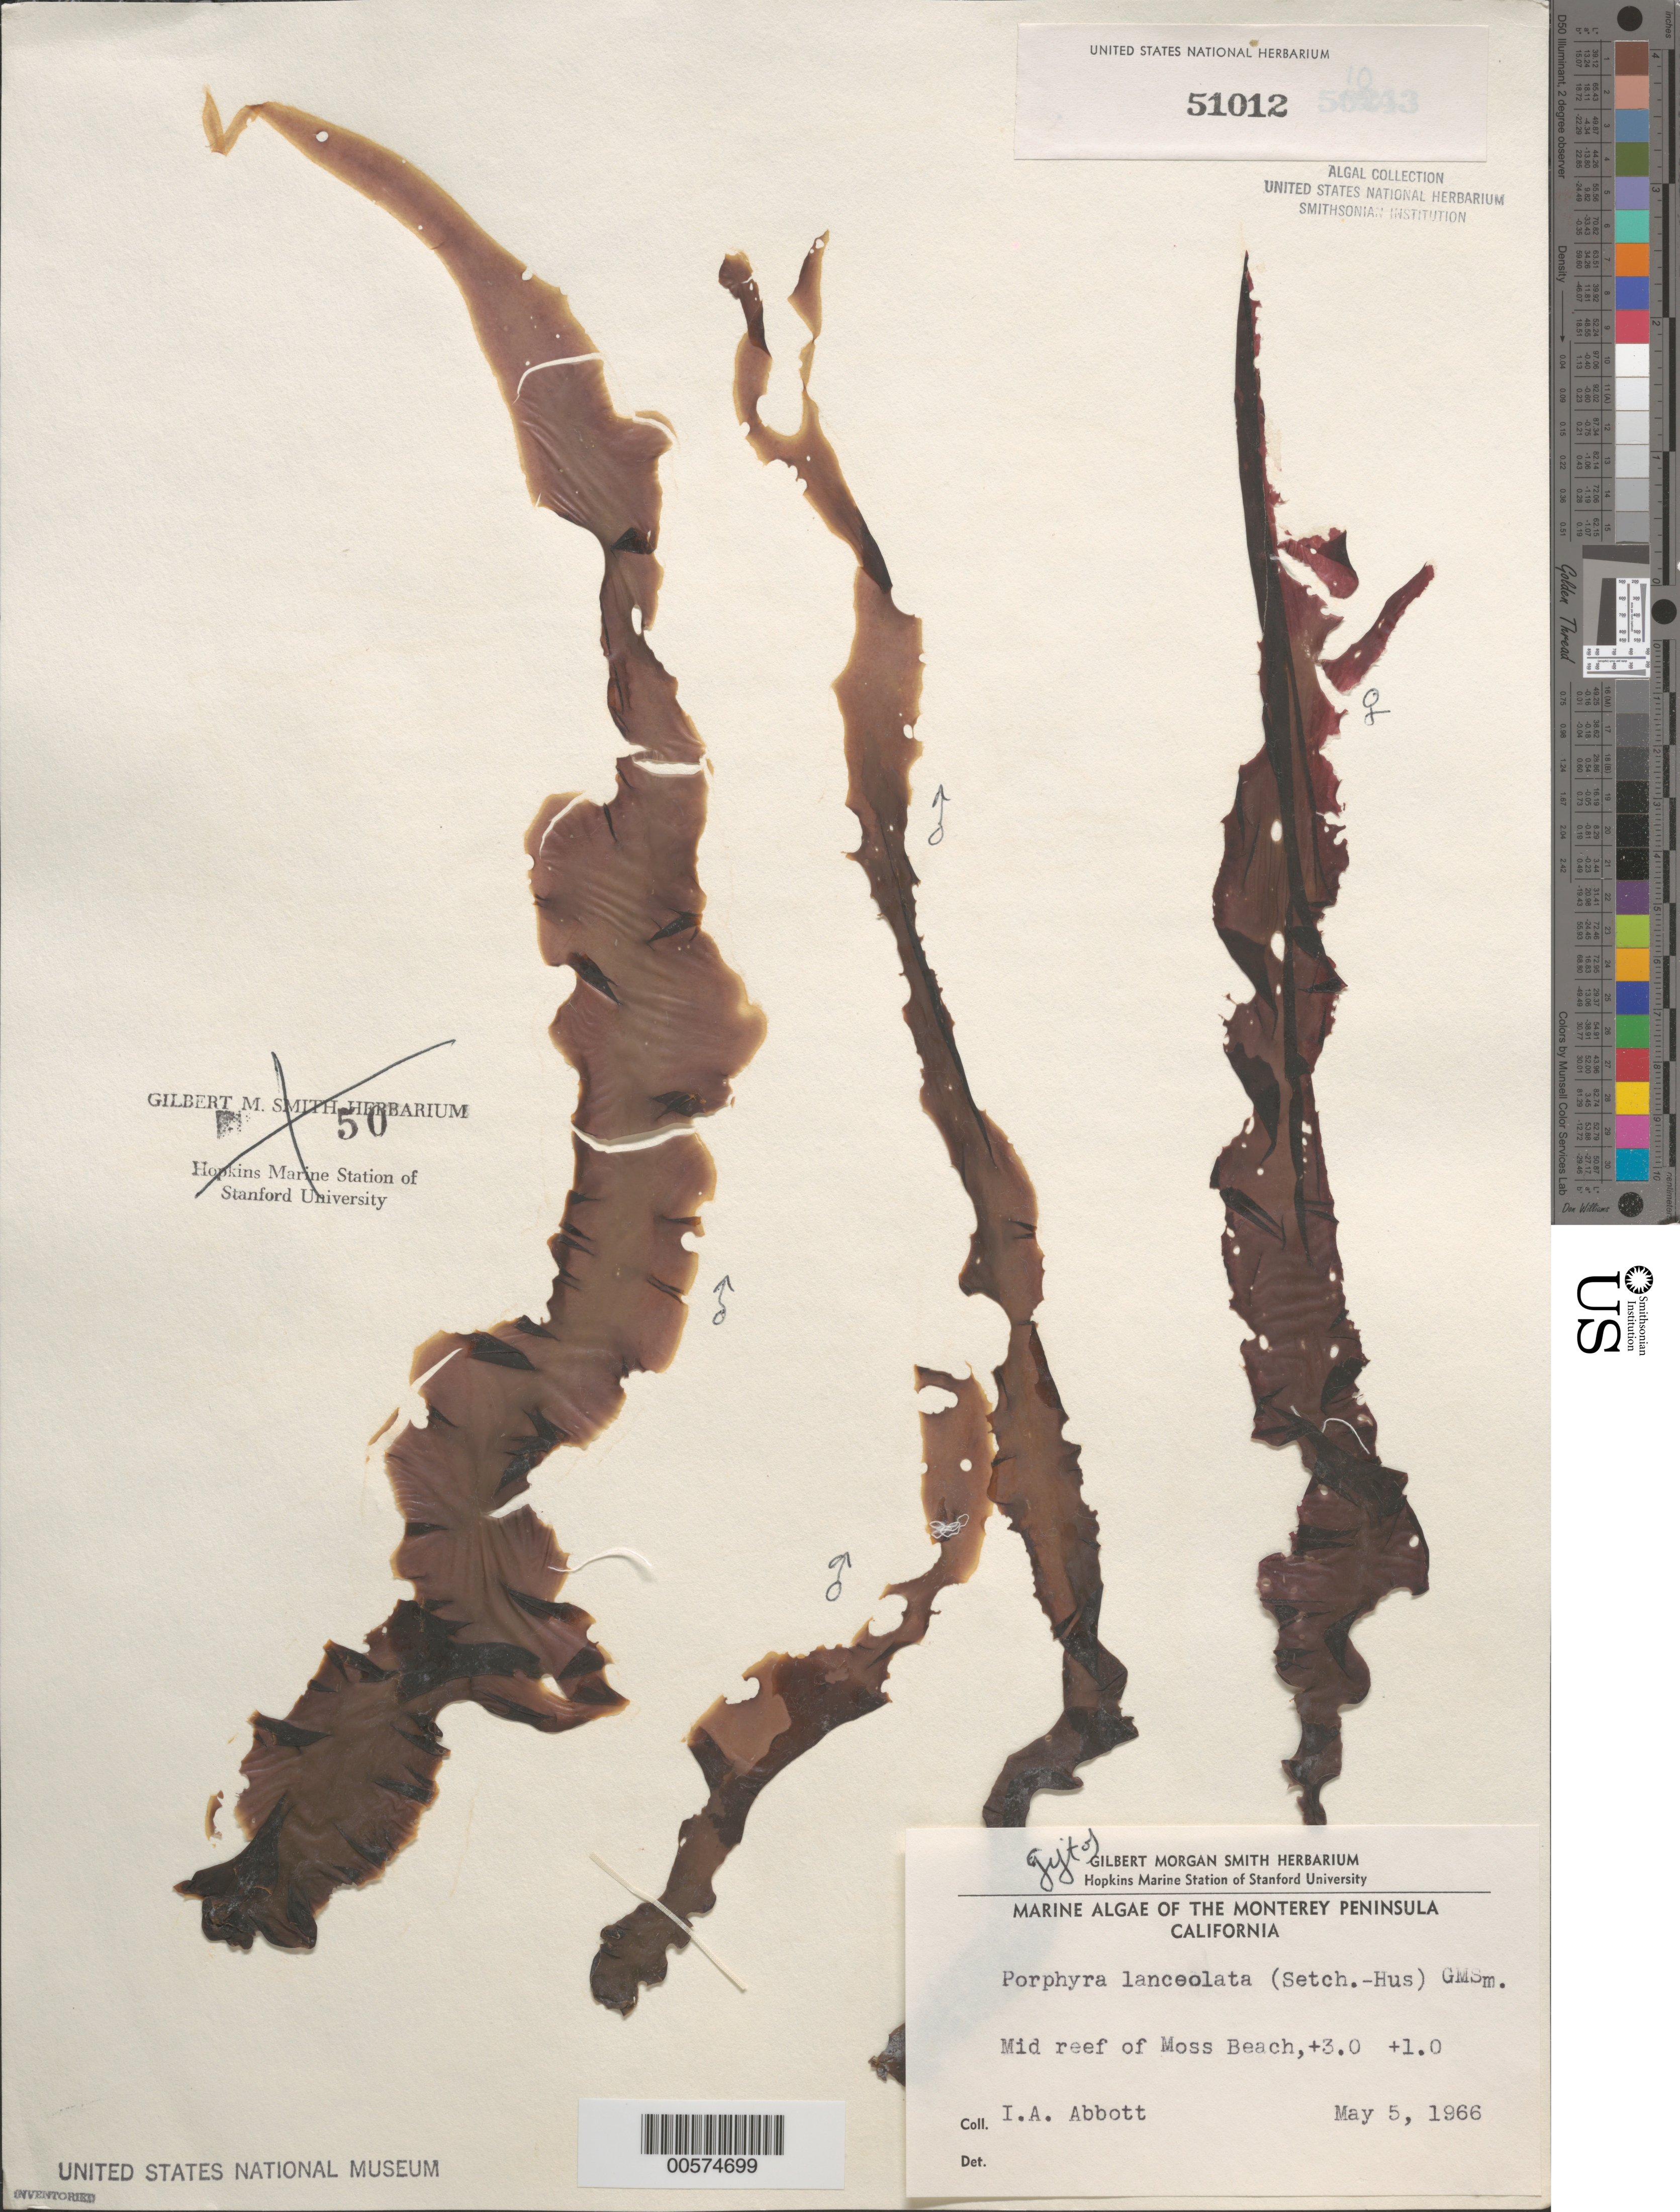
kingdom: Plantae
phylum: Rhodophyta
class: Bangiophyceae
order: Bangiales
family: Bangiaceae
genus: Pyropia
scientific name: Pyropia lanceolata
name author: (Setchell & Hus) S.C. Lindstrom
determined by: Algae name updating Project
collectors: I. A. Abbott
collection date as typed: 05 May 1966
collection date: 1966-05-05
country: United States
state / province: California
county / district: Monterey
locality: Middle reef of Moss Beach, Monterey Peninsula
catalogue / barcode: US 51012